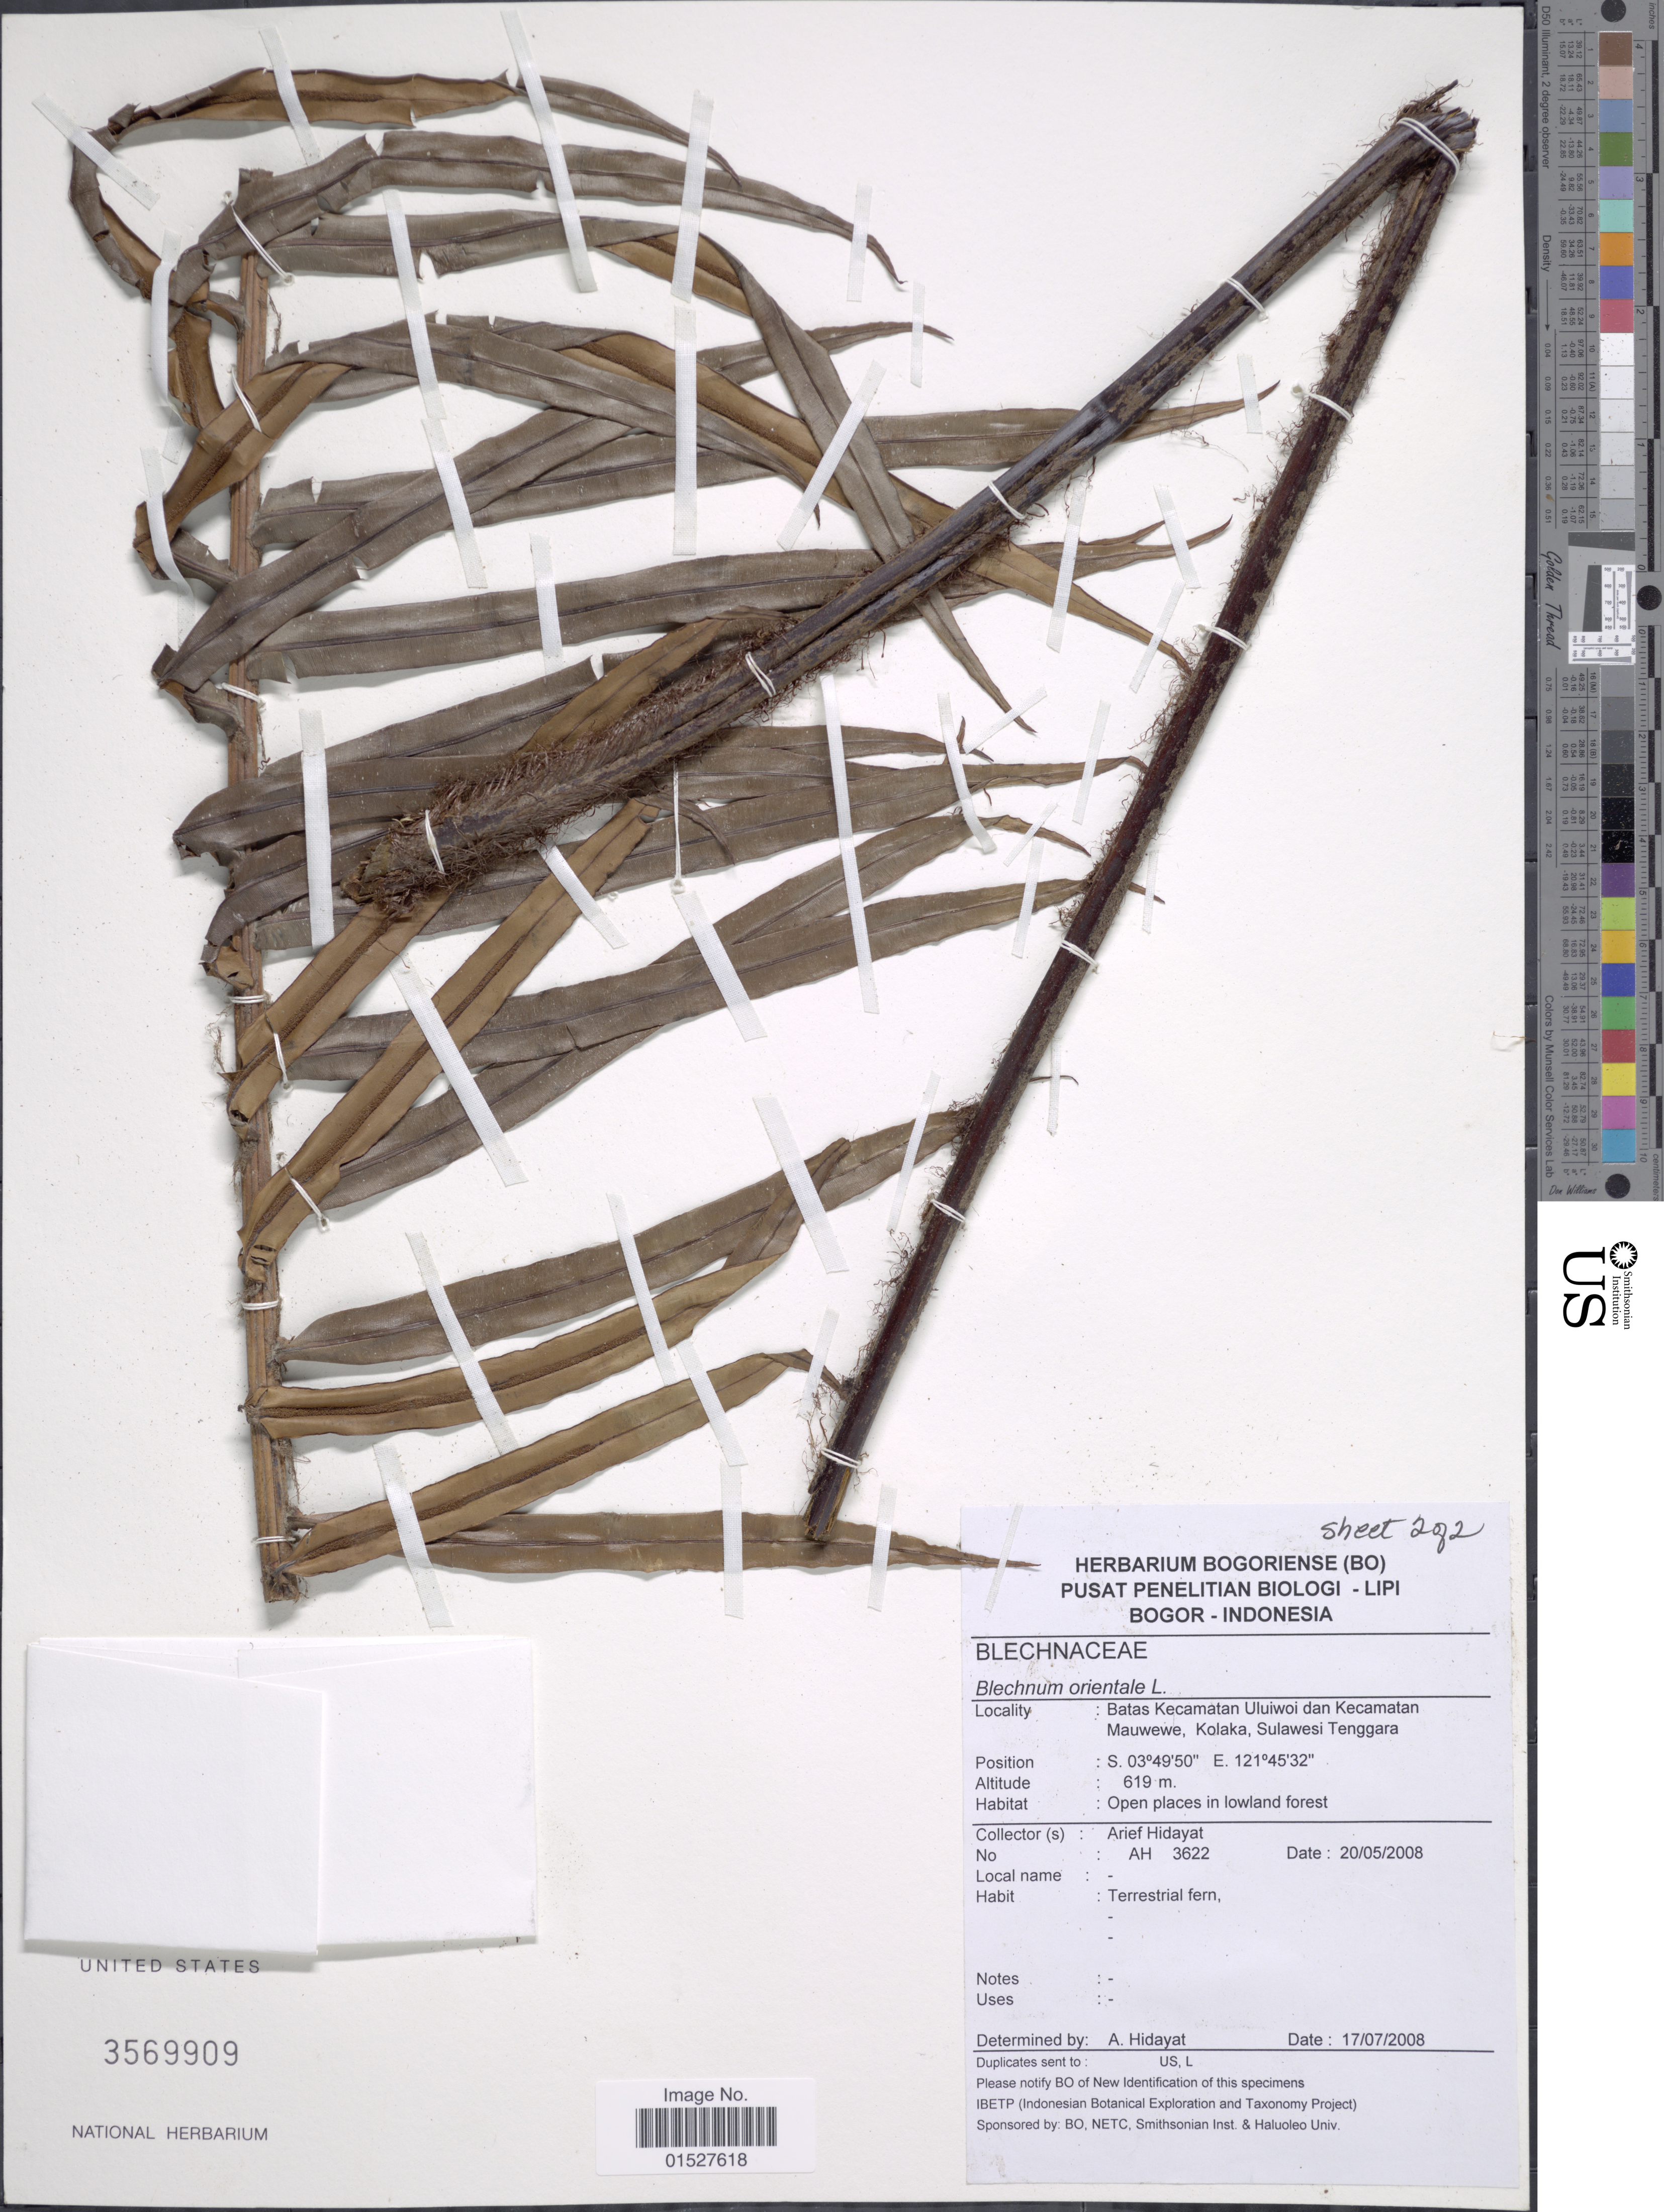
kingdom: Plantae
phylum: Tracheophyta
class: Polypodiopsida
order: Polypodiales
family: Blechnaceae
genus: Blechnum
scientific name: Blechnum orientale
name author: L.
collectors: A. Hidayat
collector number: AH3622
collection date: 2008-05-20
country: Indonesia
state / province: Sulawesi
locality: Batas Kecamatan Uluiwoi dan Kecamatan. Mauwewe, Kolaka, Sulawesi Tenggara.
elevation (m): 619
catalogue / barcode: US 3569909